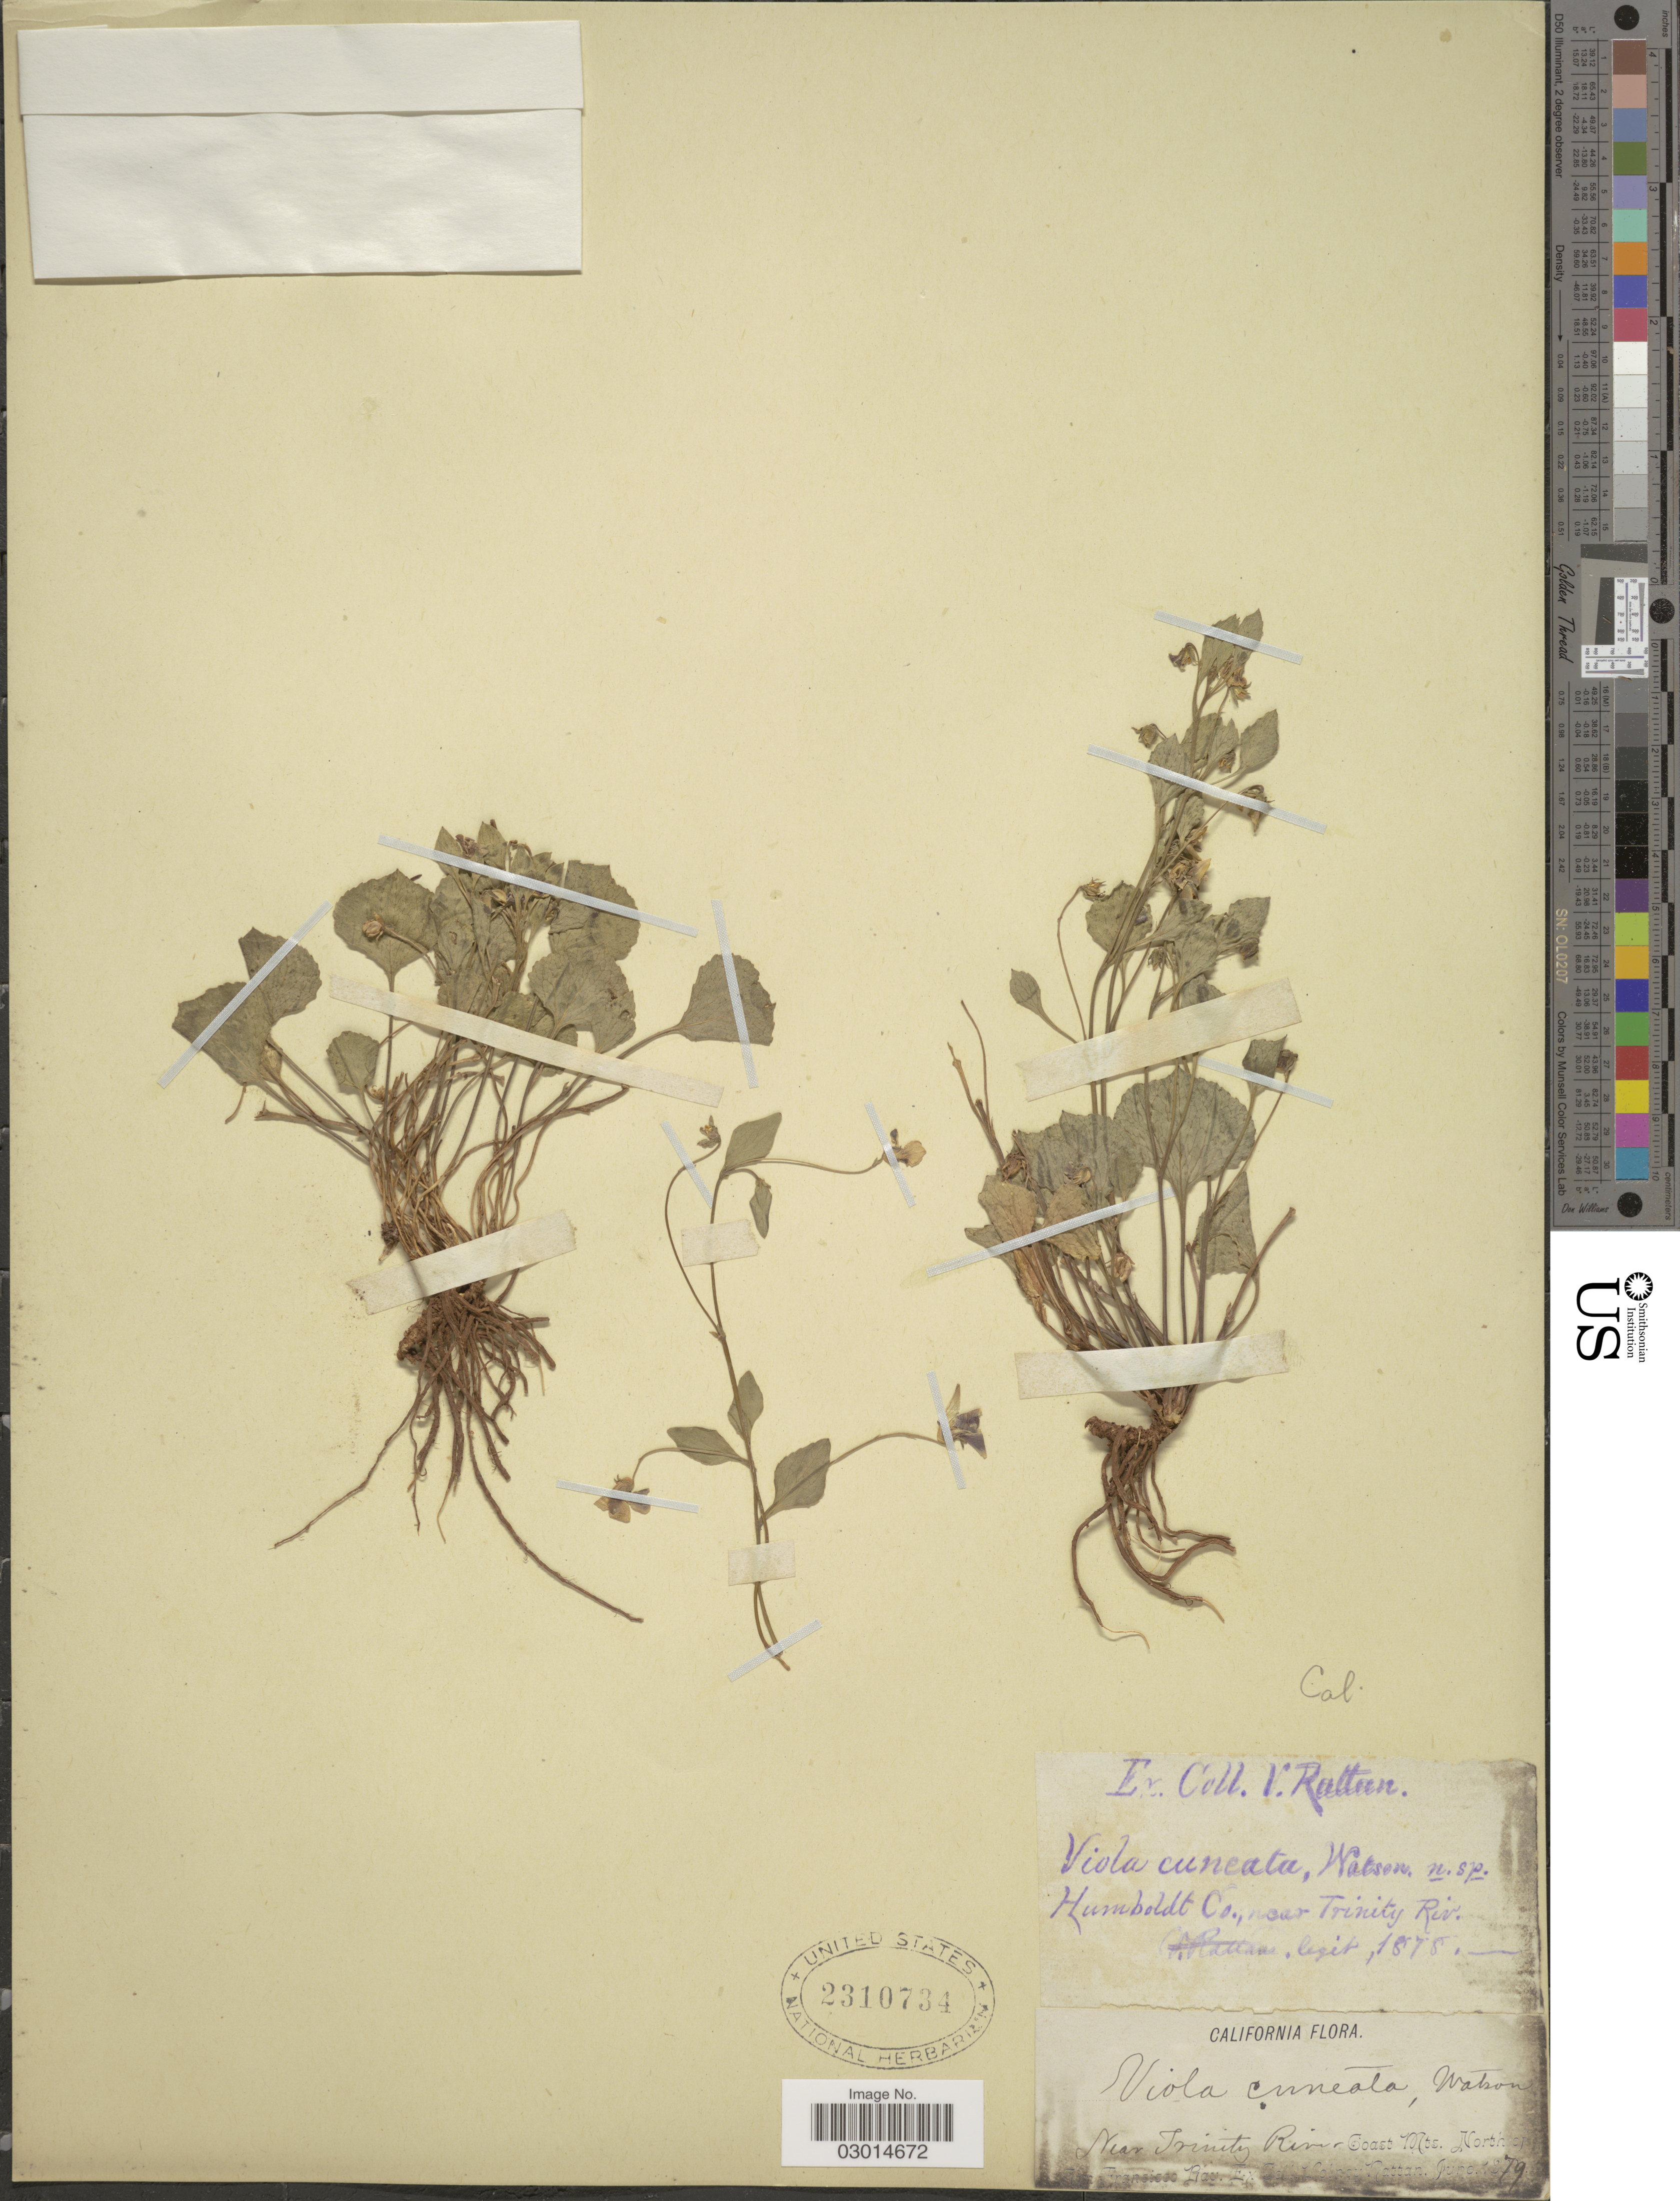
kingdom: Plantae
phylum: Tracheophyta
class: Magnoliopsida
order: Malpighiales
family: Violaceae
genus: Viola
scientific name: Viola cuneata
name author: S. Watson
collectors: V. Rattan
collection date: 1878/1879-06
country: United States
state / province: California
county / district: Humboldt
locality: Humboldt Co., near Trinity River, Coast Mts. North of Francisco Bay.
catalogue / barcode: US 2310734